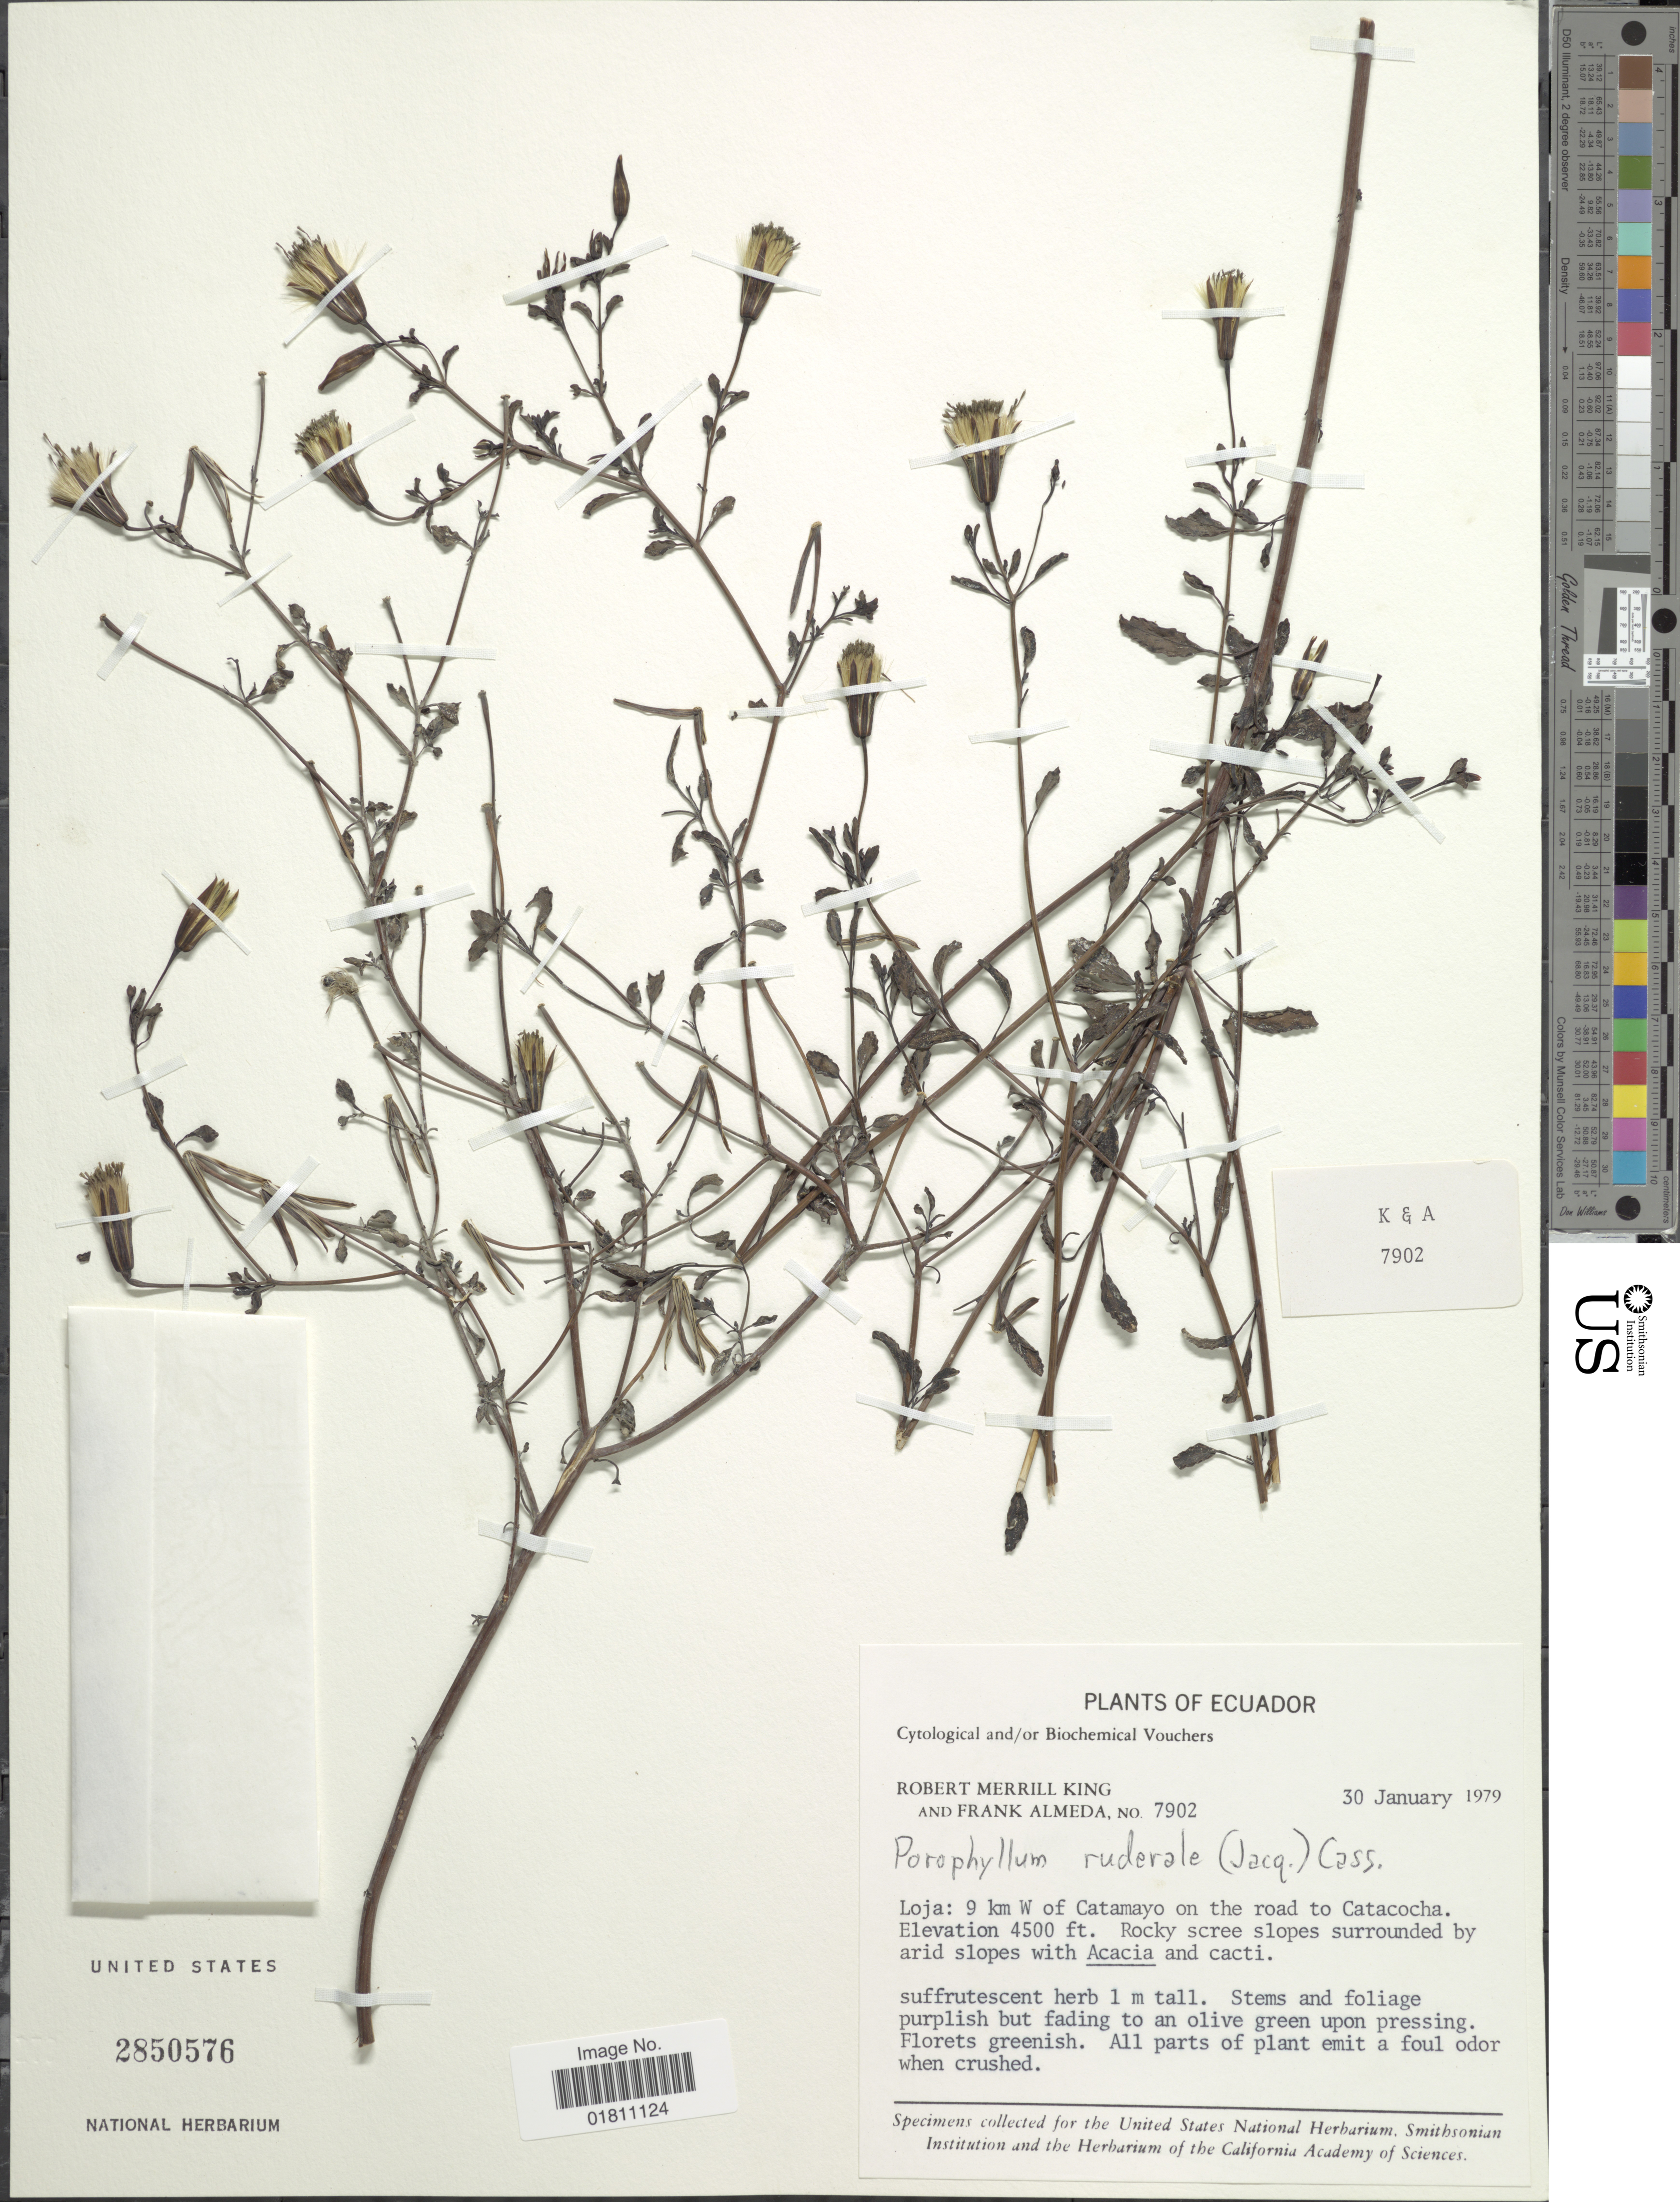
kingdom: Plantae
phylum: Tracheophyta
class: Magnoliopsida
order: Asterales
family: Asteraceae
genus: Porophyllum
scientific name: Porophyllum ruderale subsp. ruderale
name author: (Jacq.) Cass.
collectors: R. M. King & F. Almeda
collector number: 7902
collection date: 1979-01-30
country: Ecuador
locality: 9 km W of Catamayo on the road to Catacocha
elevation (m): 1372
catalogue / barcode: US 2850576